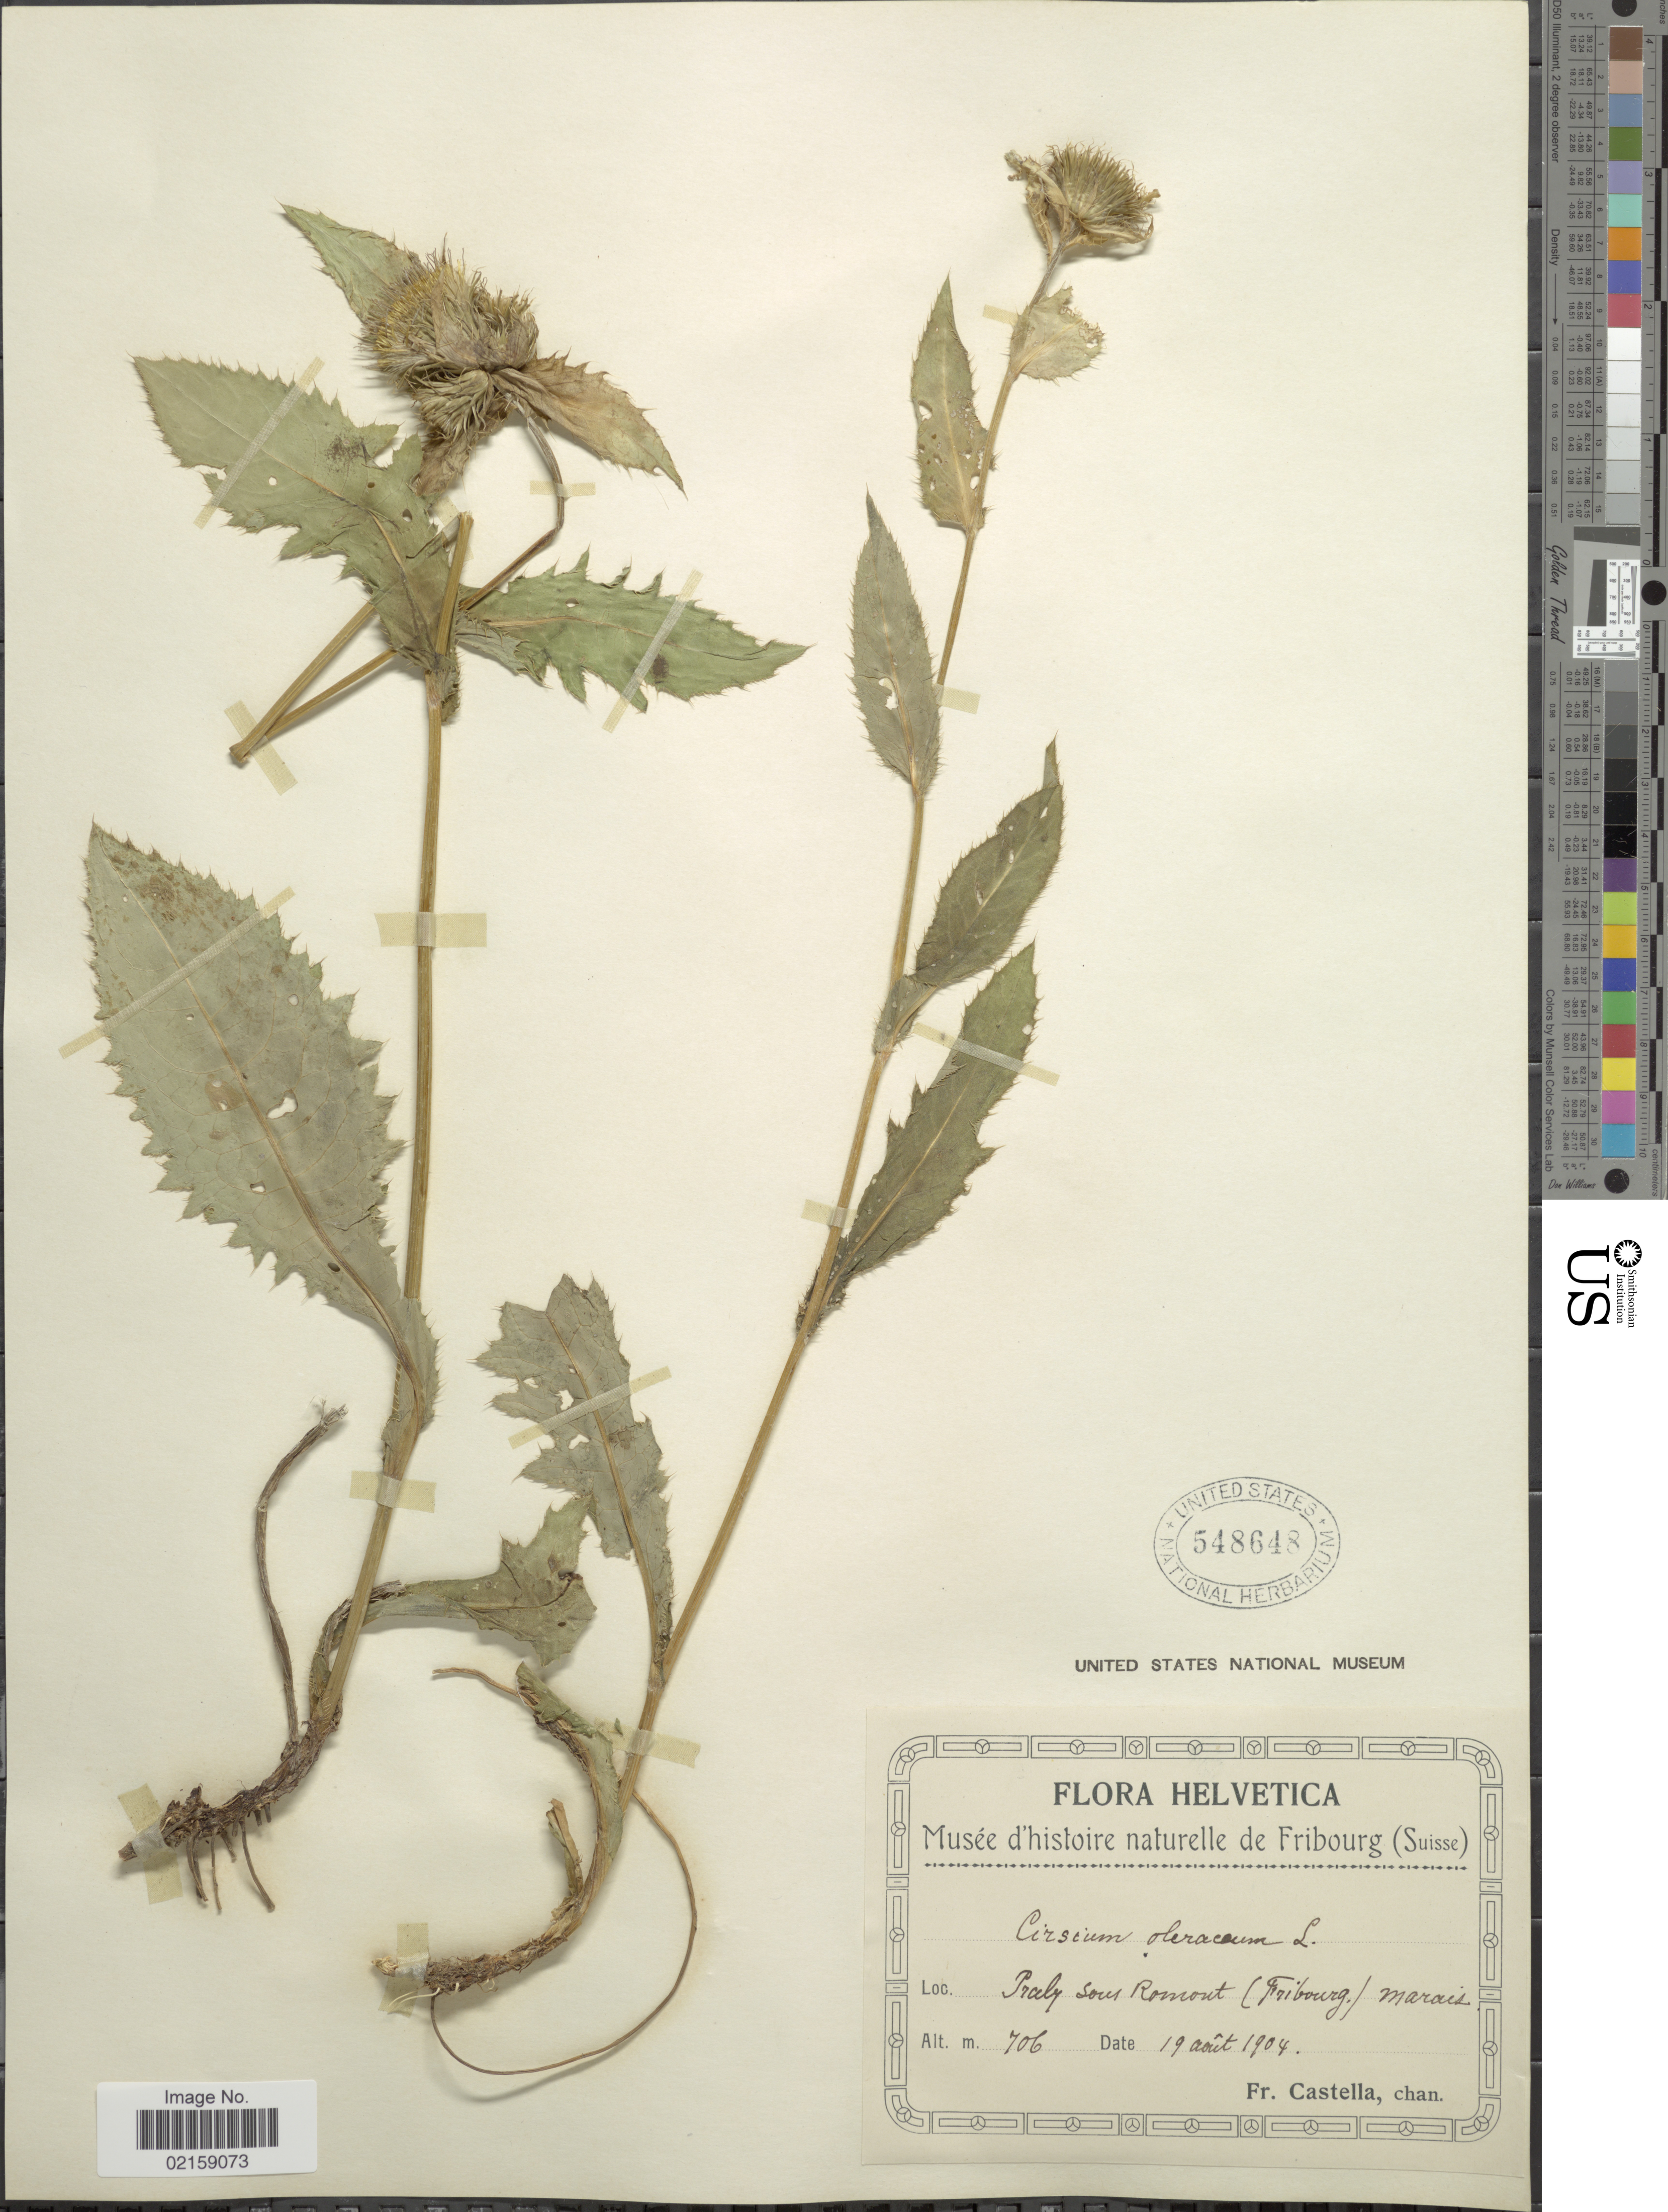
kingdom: Plantae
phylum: Tracheophyta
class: Magnoliopsida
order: Asterales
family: Asteraceae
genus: Cirsium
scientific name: Cirsium oleraceum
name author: (L.) Scop.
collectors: Fr. Castella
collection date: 1904-08-19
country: Switzerland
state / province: Fribourg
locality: Helvetica, Praly sous Romout, marais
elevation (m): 706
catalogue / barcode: US 548648